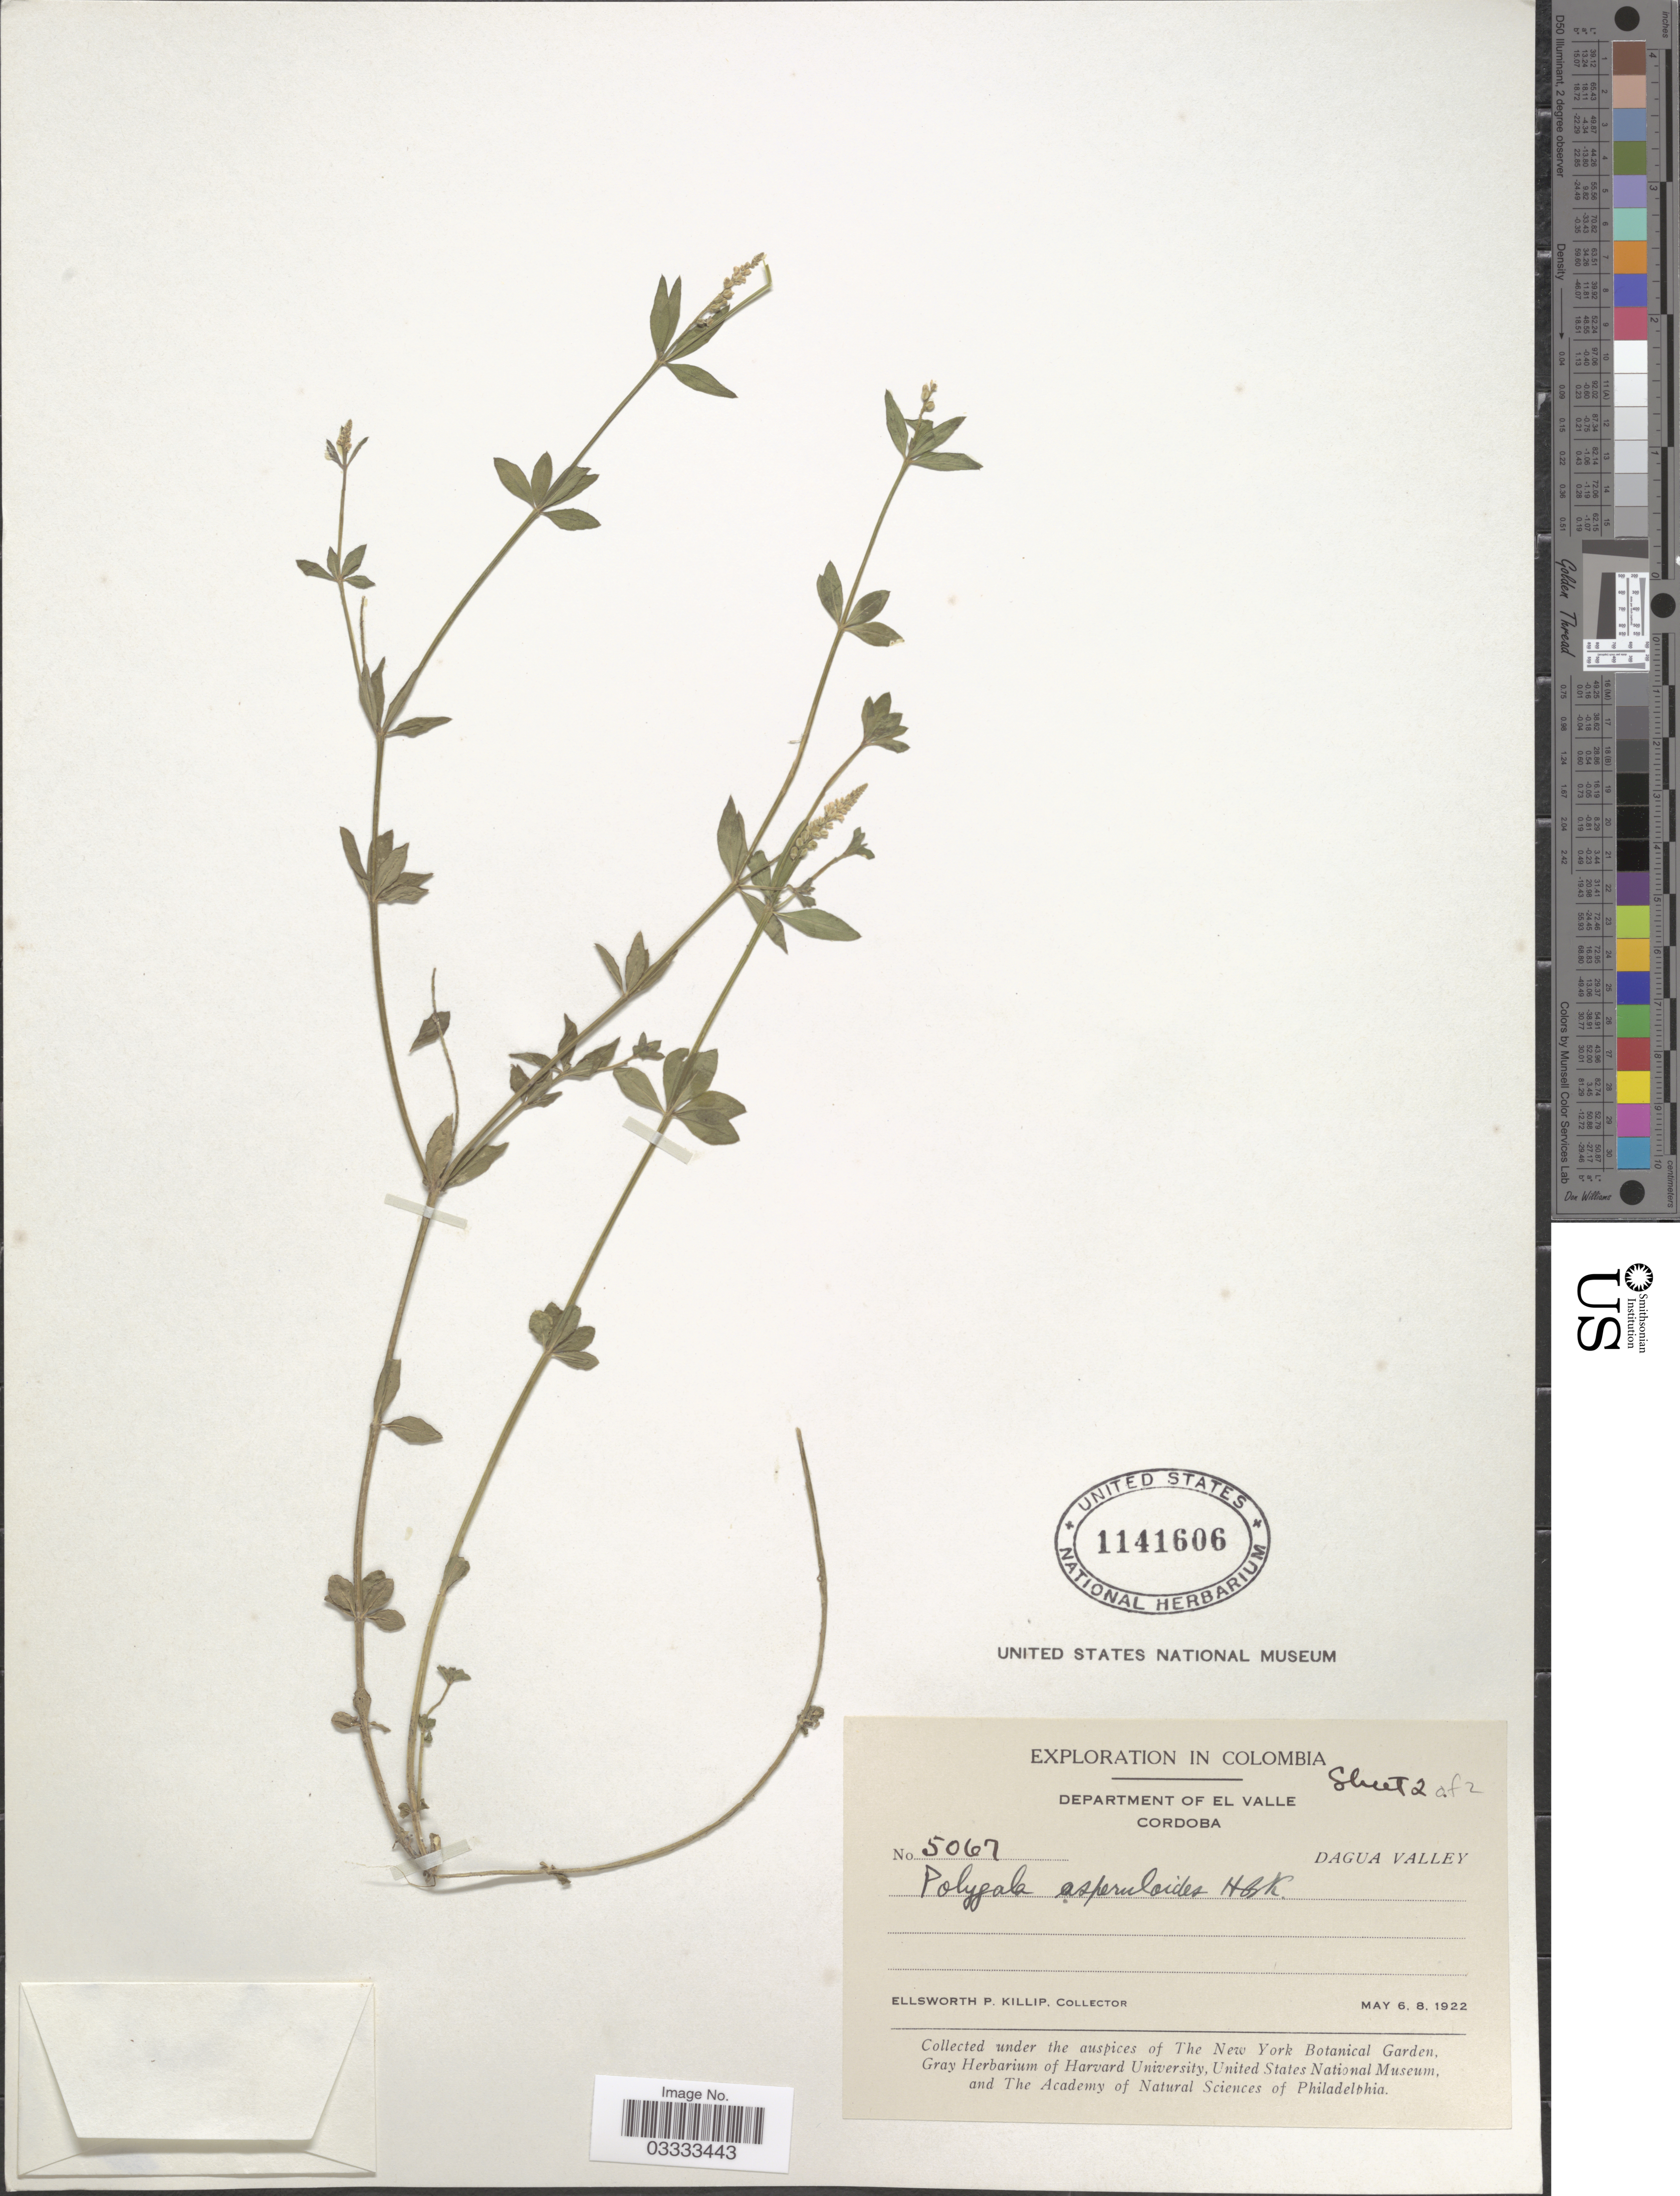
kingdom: Plantae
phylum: Tracheophyta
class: Magnoliopsida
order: Fabales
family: Polygalaceae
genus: Polygala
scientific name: Polygala asperuloides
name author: Kunth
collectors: E. P. Killip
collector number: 5067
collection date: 1922-05-06/1922-05-08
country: Colombia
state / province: Valle del Cauca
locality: Department of El Valle. Cordobe, Dagua Valley.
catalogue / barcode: US 1141606